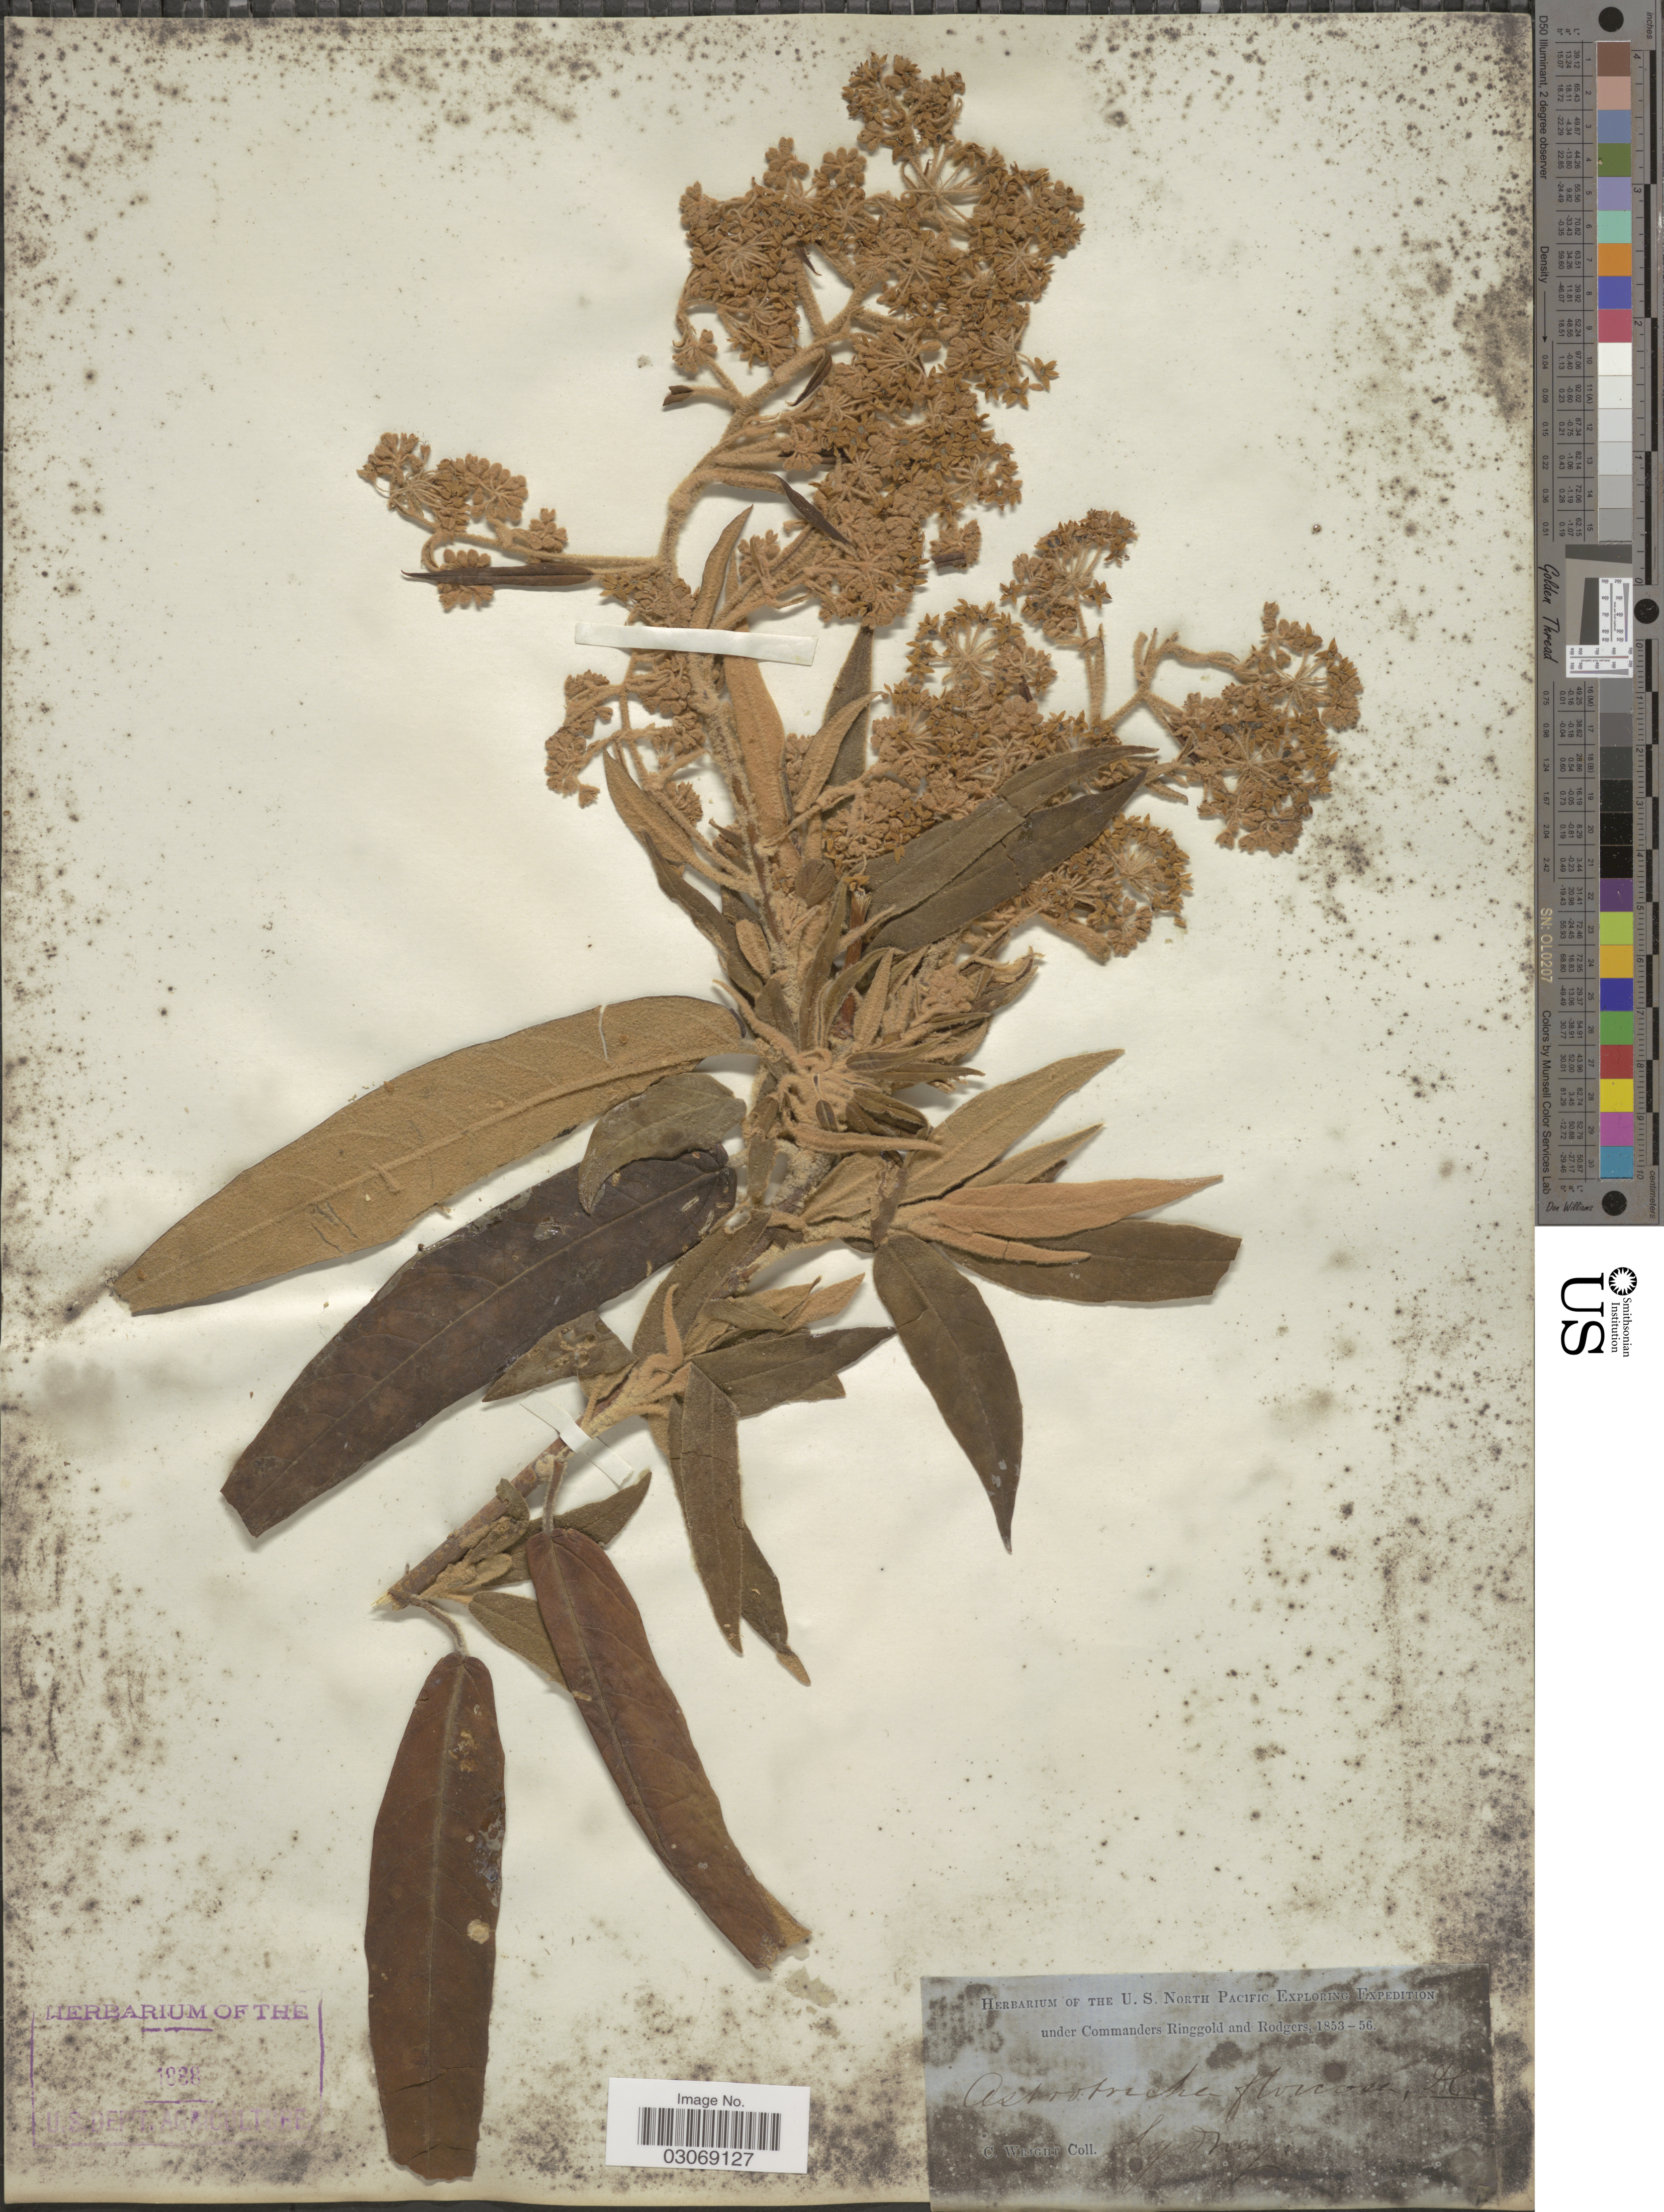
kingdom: Plantae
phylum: Tracheophyta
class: Magnoliopsida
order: Apiales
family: Araliaceae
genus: Astrotricha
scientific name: Astrotricha floccosa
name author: DC.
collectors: C. Wright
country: Australia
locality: Sydney.